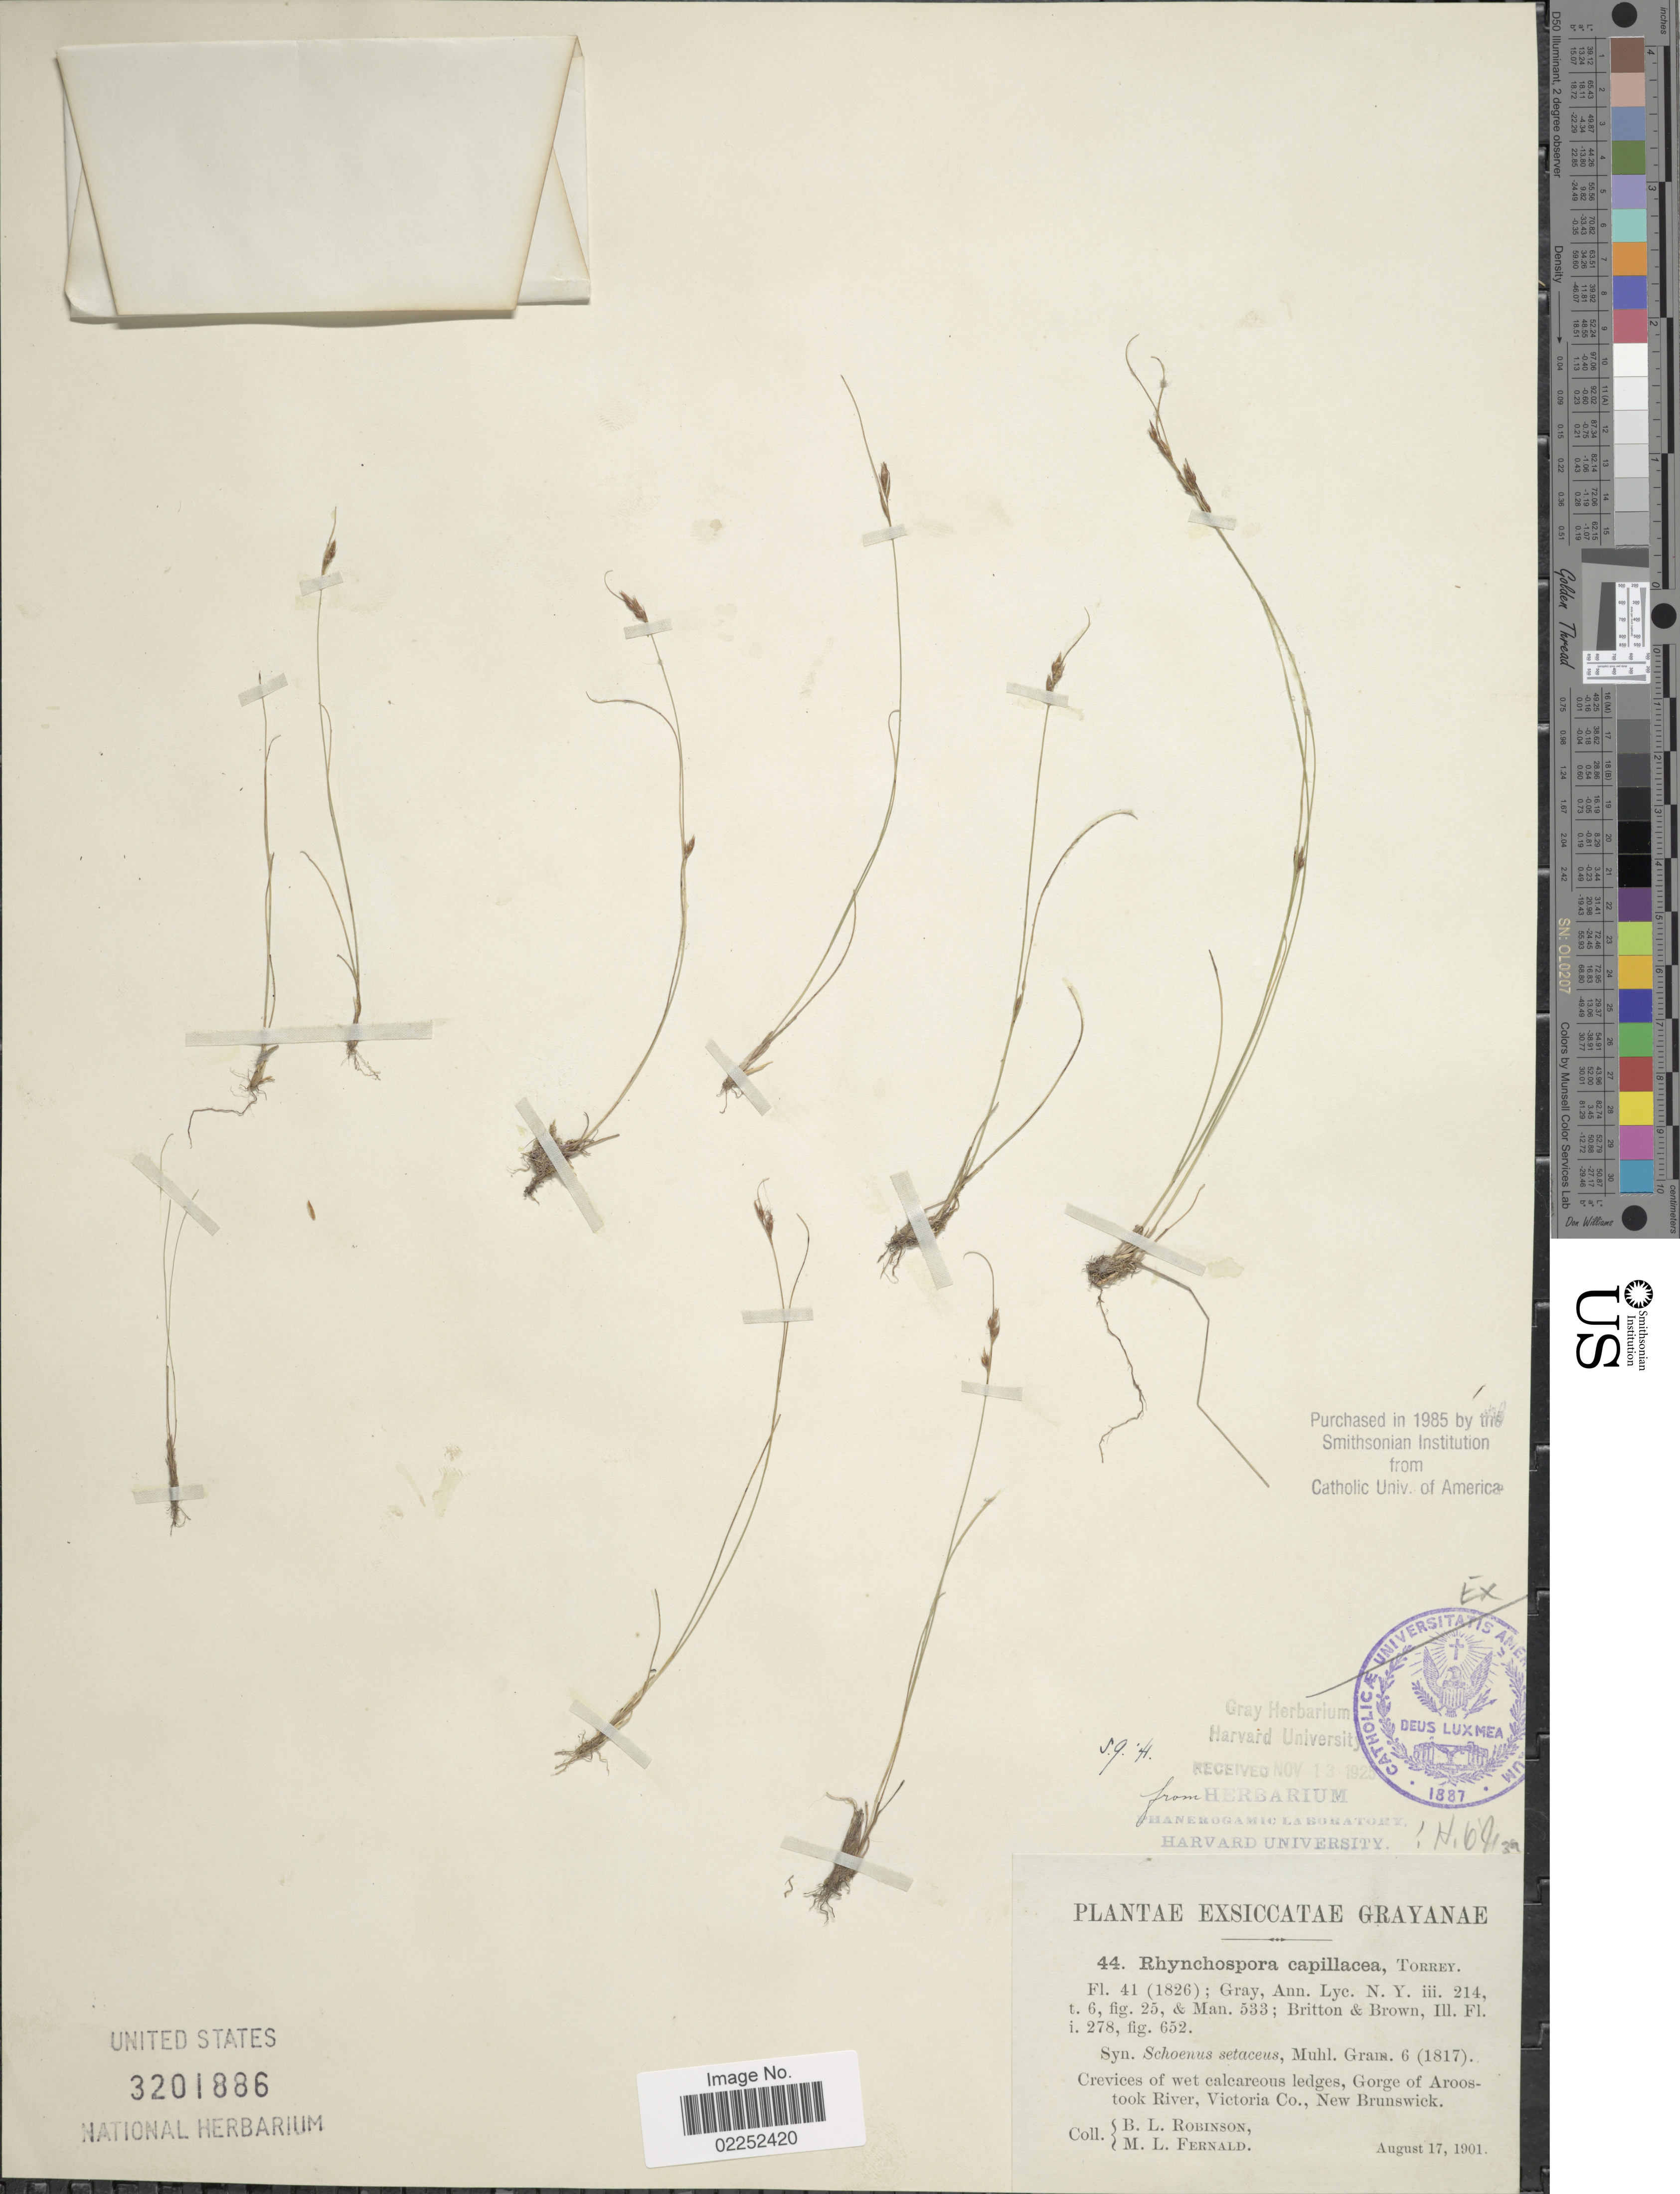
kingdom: Plantae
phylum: Tracheophyta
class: Liliopsida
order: Poales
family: Cyperaceae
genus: Rhynchospora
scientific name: Rhynchospora capillacea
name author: Torr.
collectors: C. Robinson & M. L. Fernald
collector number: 44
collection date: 1901-08-17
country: Canada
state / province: New Brunswick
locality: Crevices of wet calcareous ledges, Gorge of Aroostook River, Victoria Co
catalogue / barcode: US 3201886